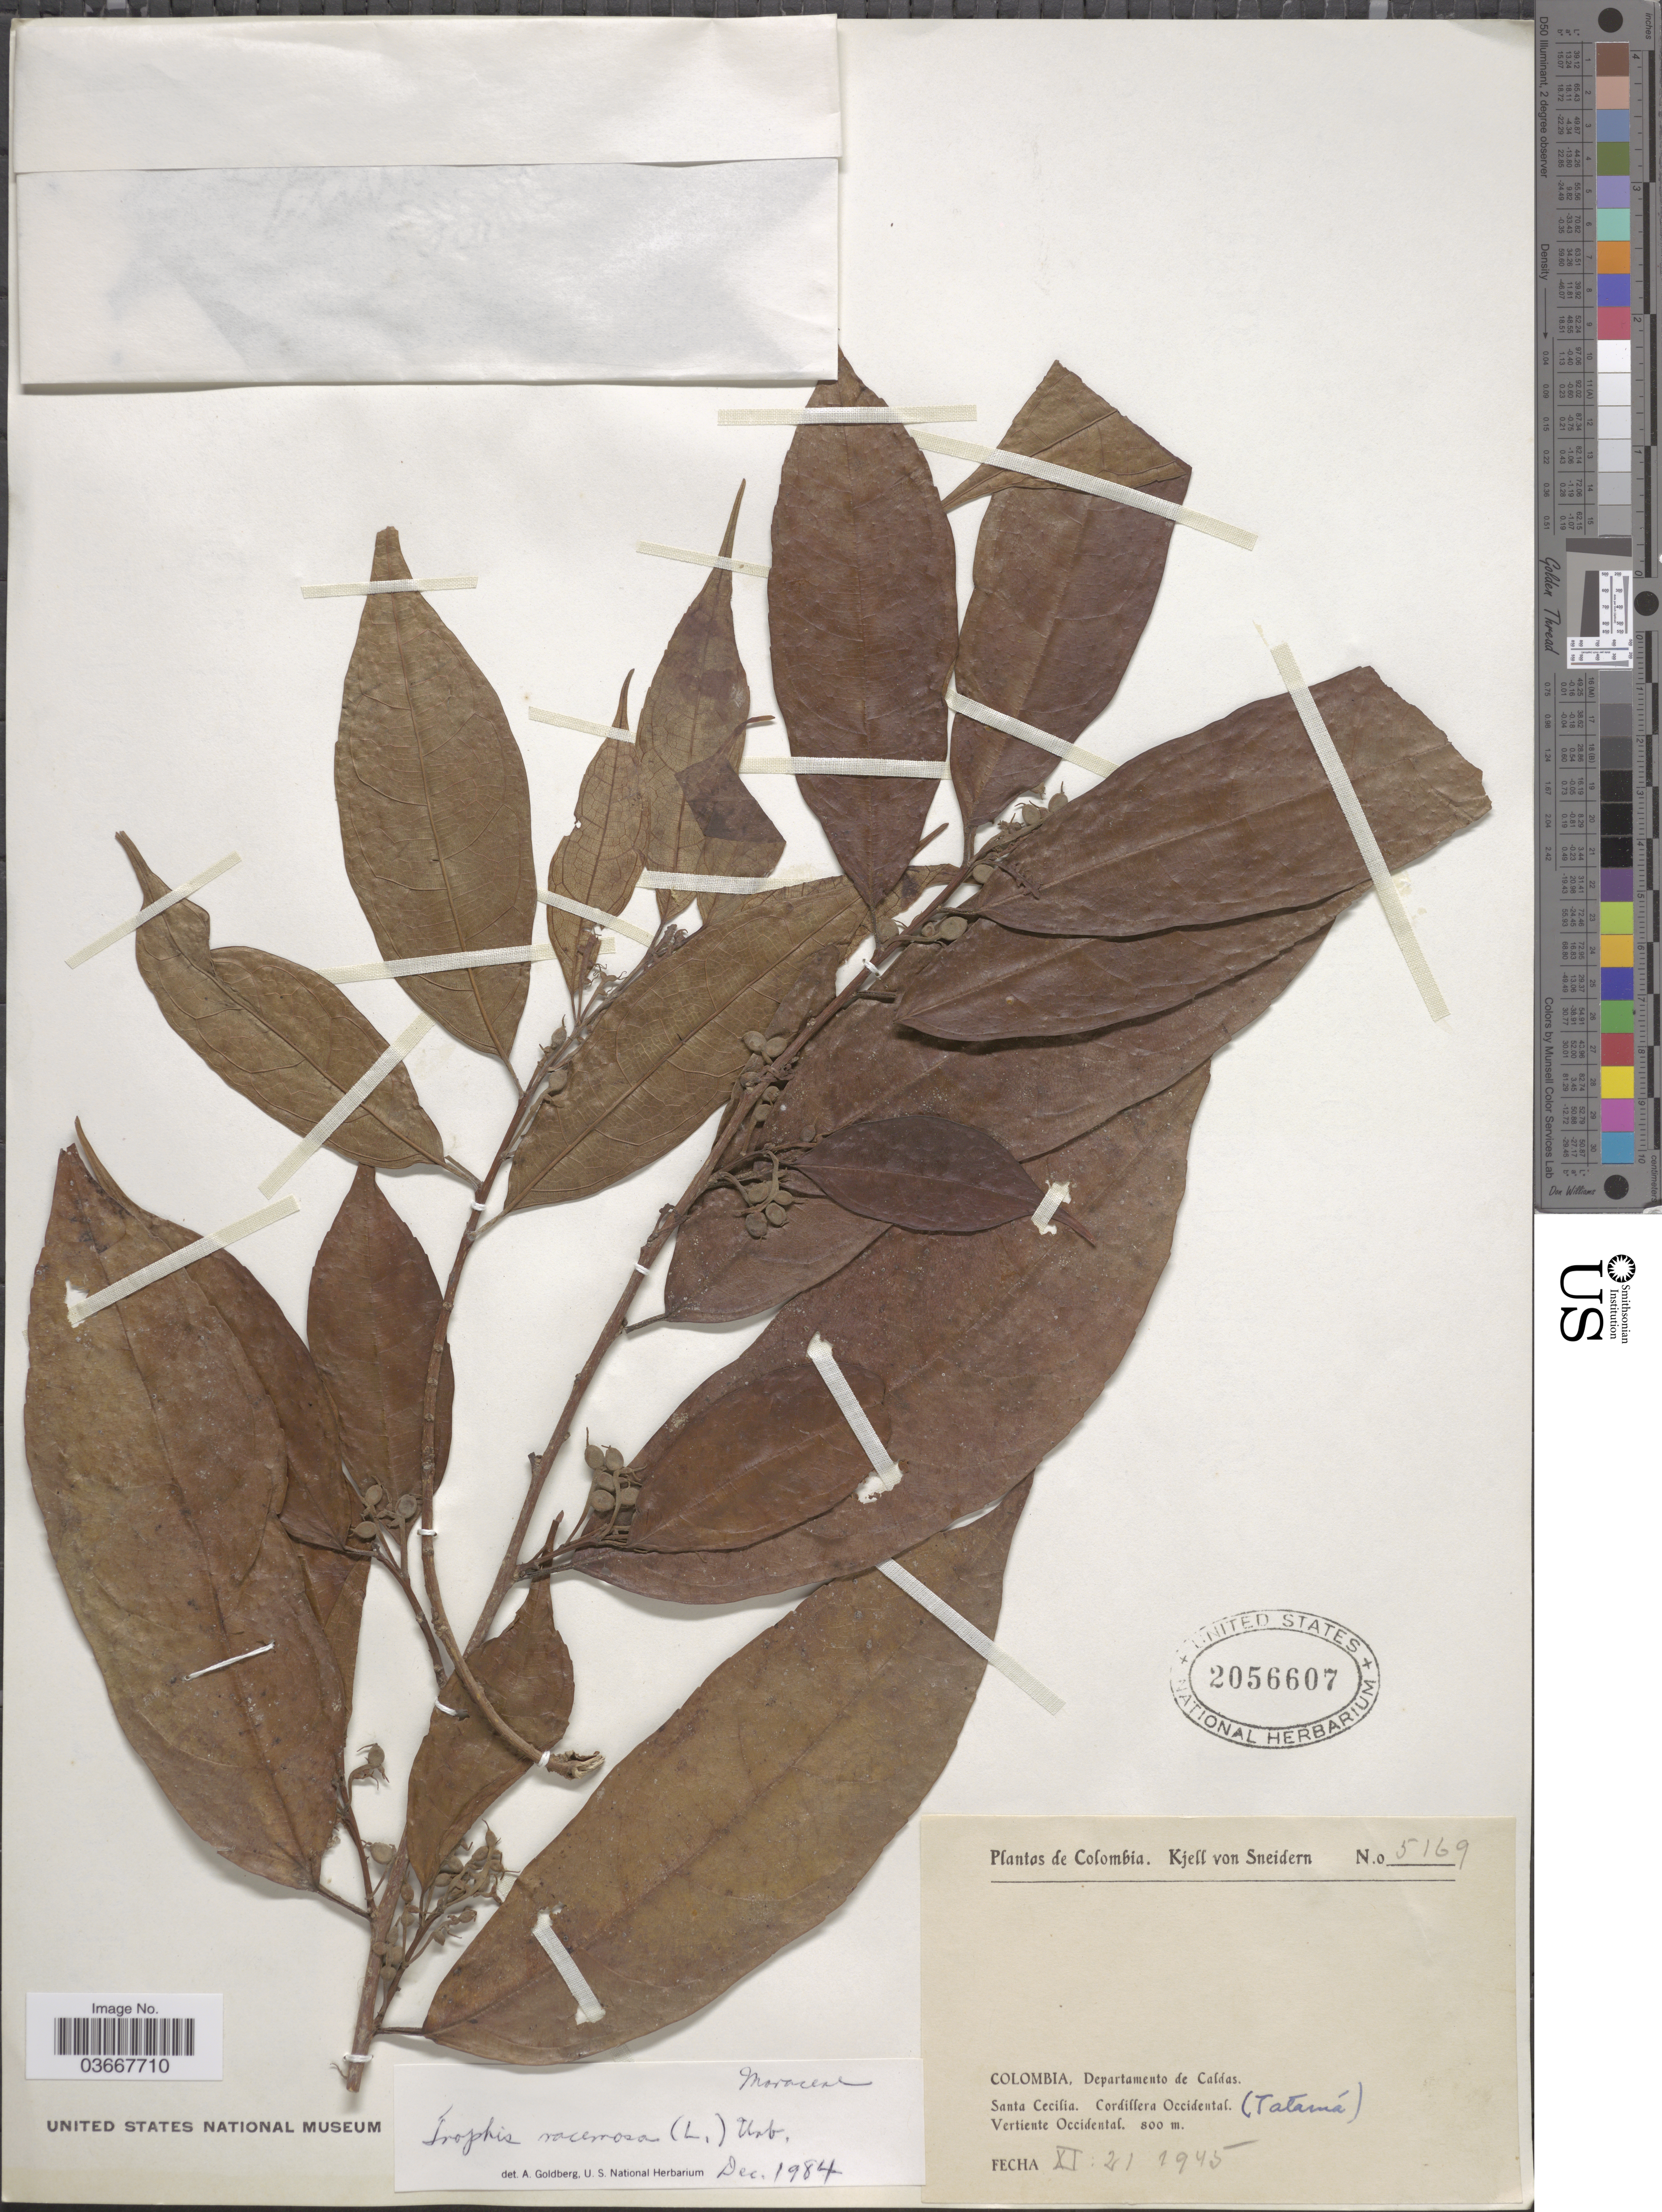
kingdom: Plantae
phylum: Tracheophyta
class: Magnoliopsida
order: Rosales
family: Moraceae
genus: Trophis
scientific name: Trophis racemosa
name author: (L.) Urb.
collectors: K. von Sneidern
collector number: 5169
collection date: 1945-11-21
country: Colombia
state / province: Caldas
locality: Departamento de Caldas. Santa Cecilia. Cordillera Occidental. (Tatama')* Vertiente Occidental.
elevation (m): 800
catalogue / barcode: US 2056607